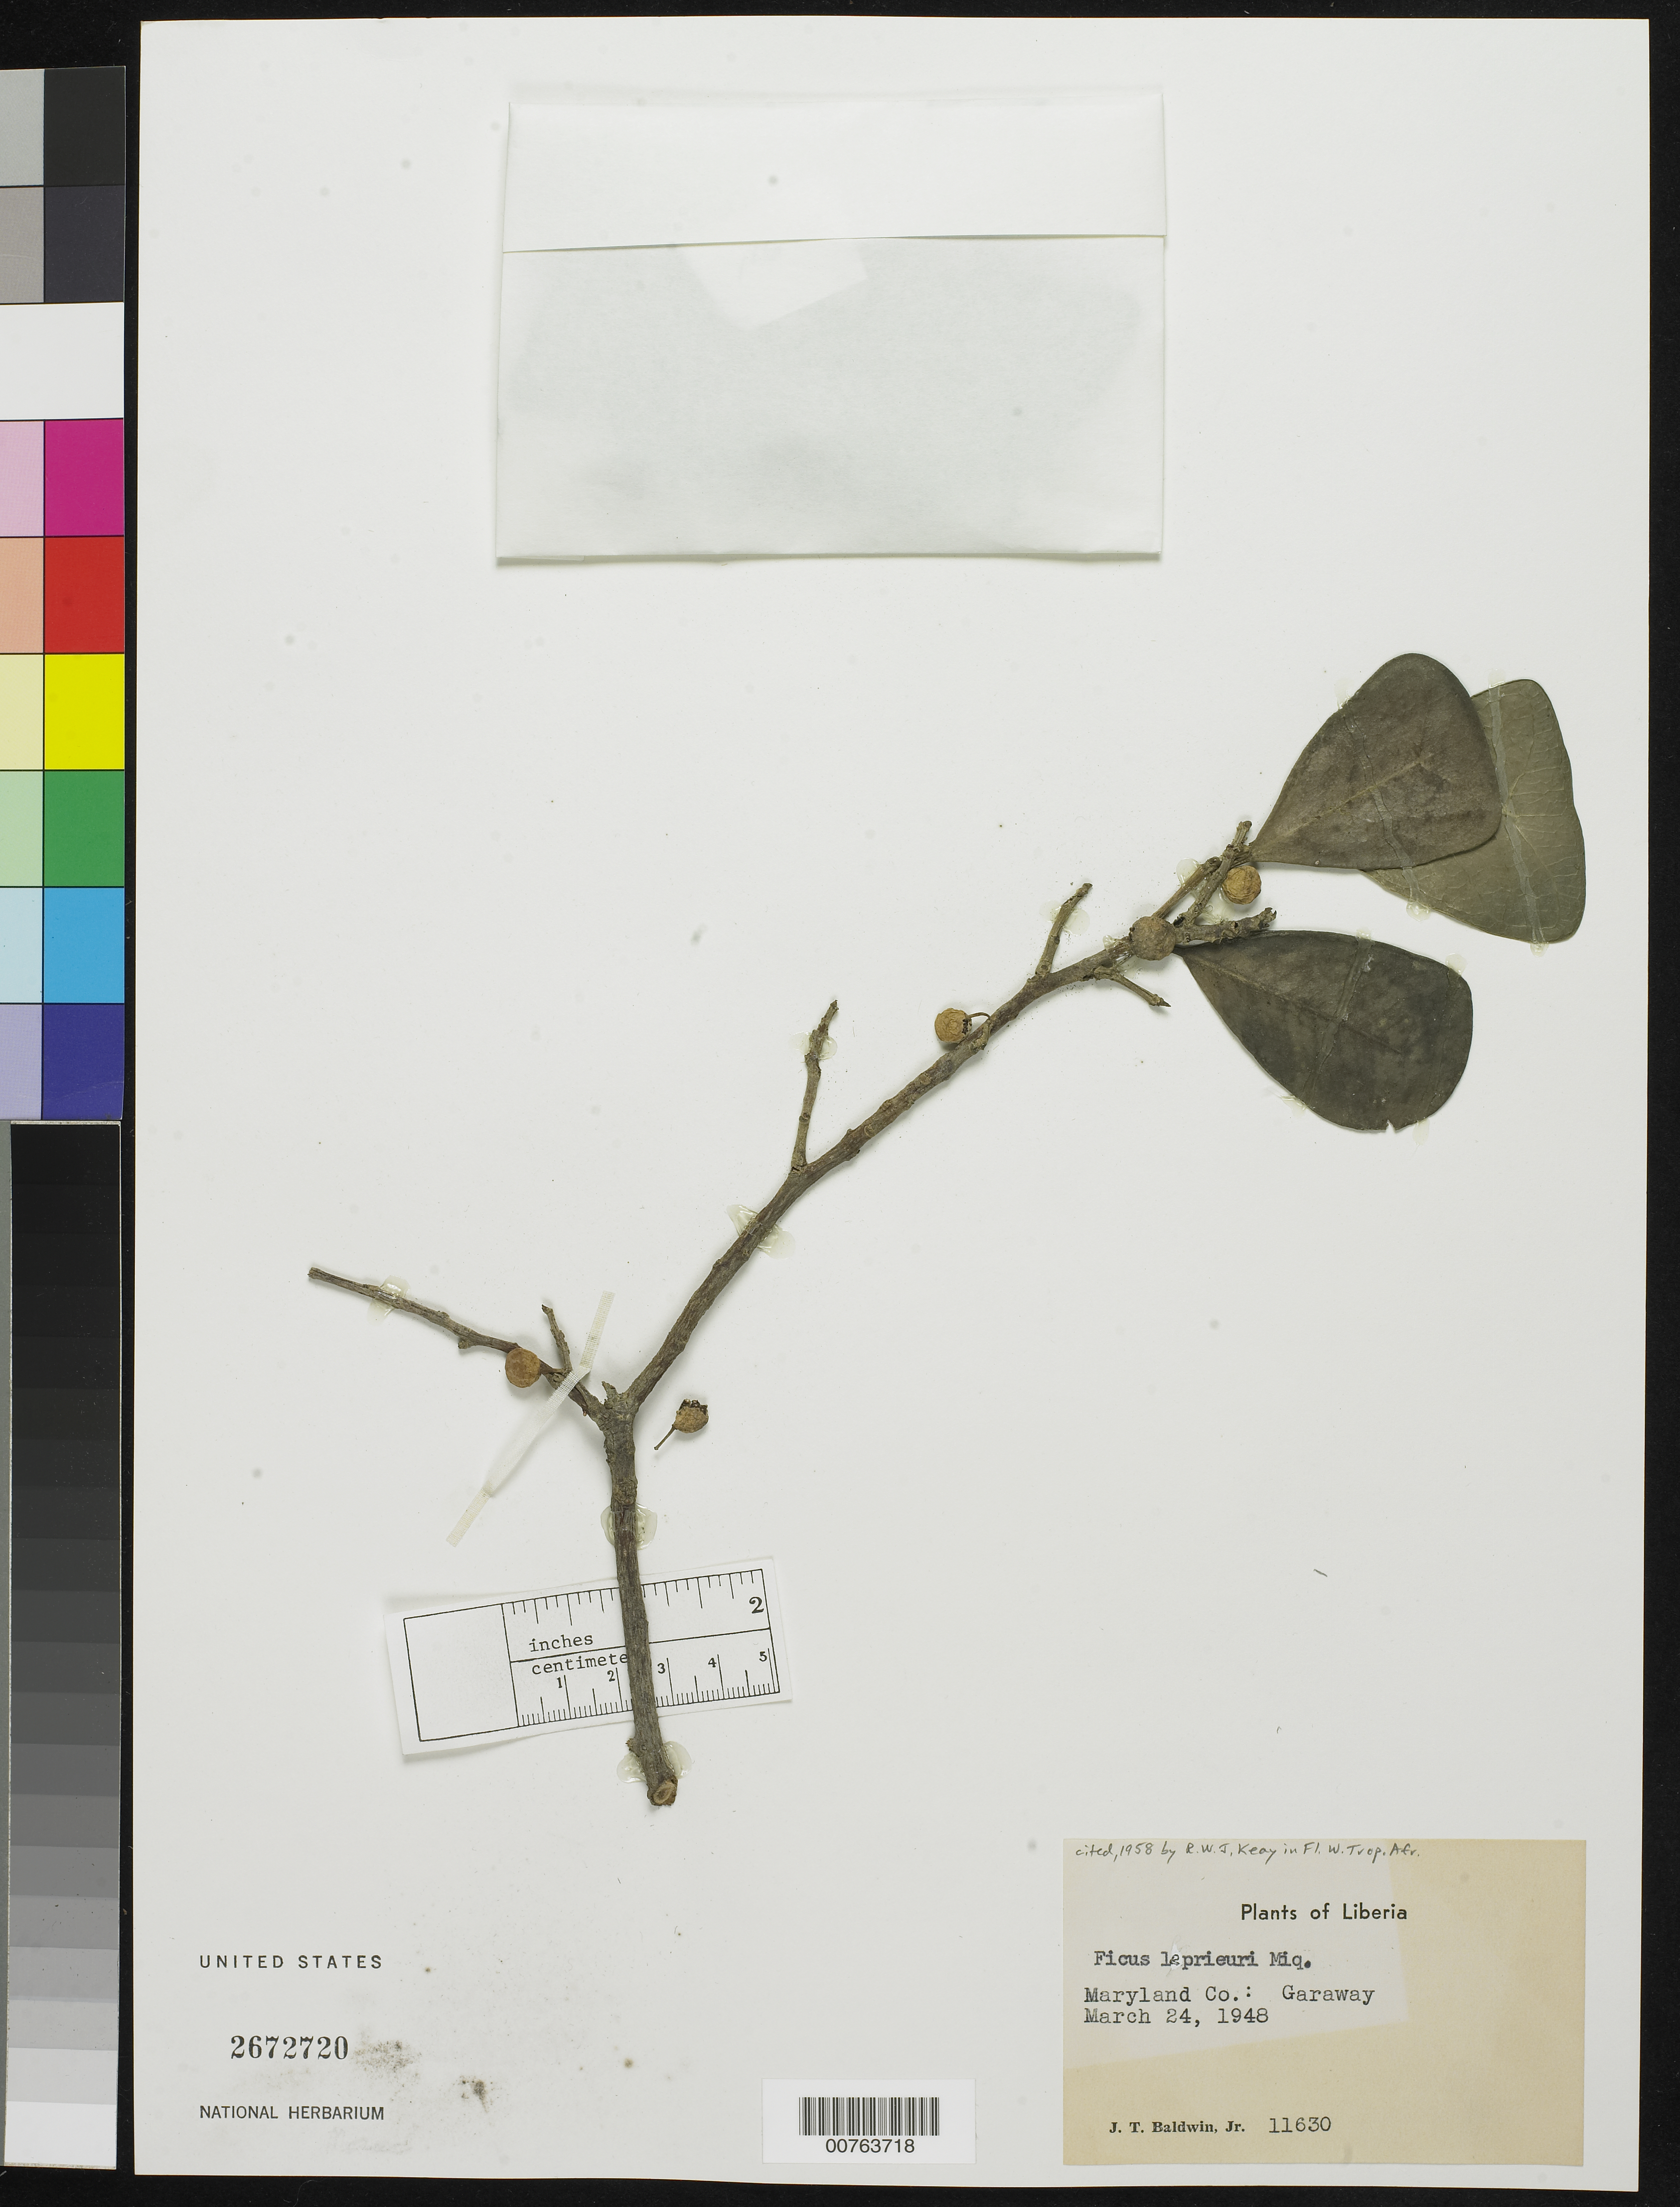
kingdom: Plantae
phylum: Tracheophyta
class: Magnoliopsida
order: Rosales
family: Moraceae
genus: Ficus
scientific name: Ficus leprieuri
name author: Miq.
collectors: J. T. Baldwin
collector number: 11630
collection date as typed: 24 Mar 1948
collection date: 1948-03-24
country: Liberia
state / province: Maryland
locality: Garaway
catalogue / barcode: US 2672720